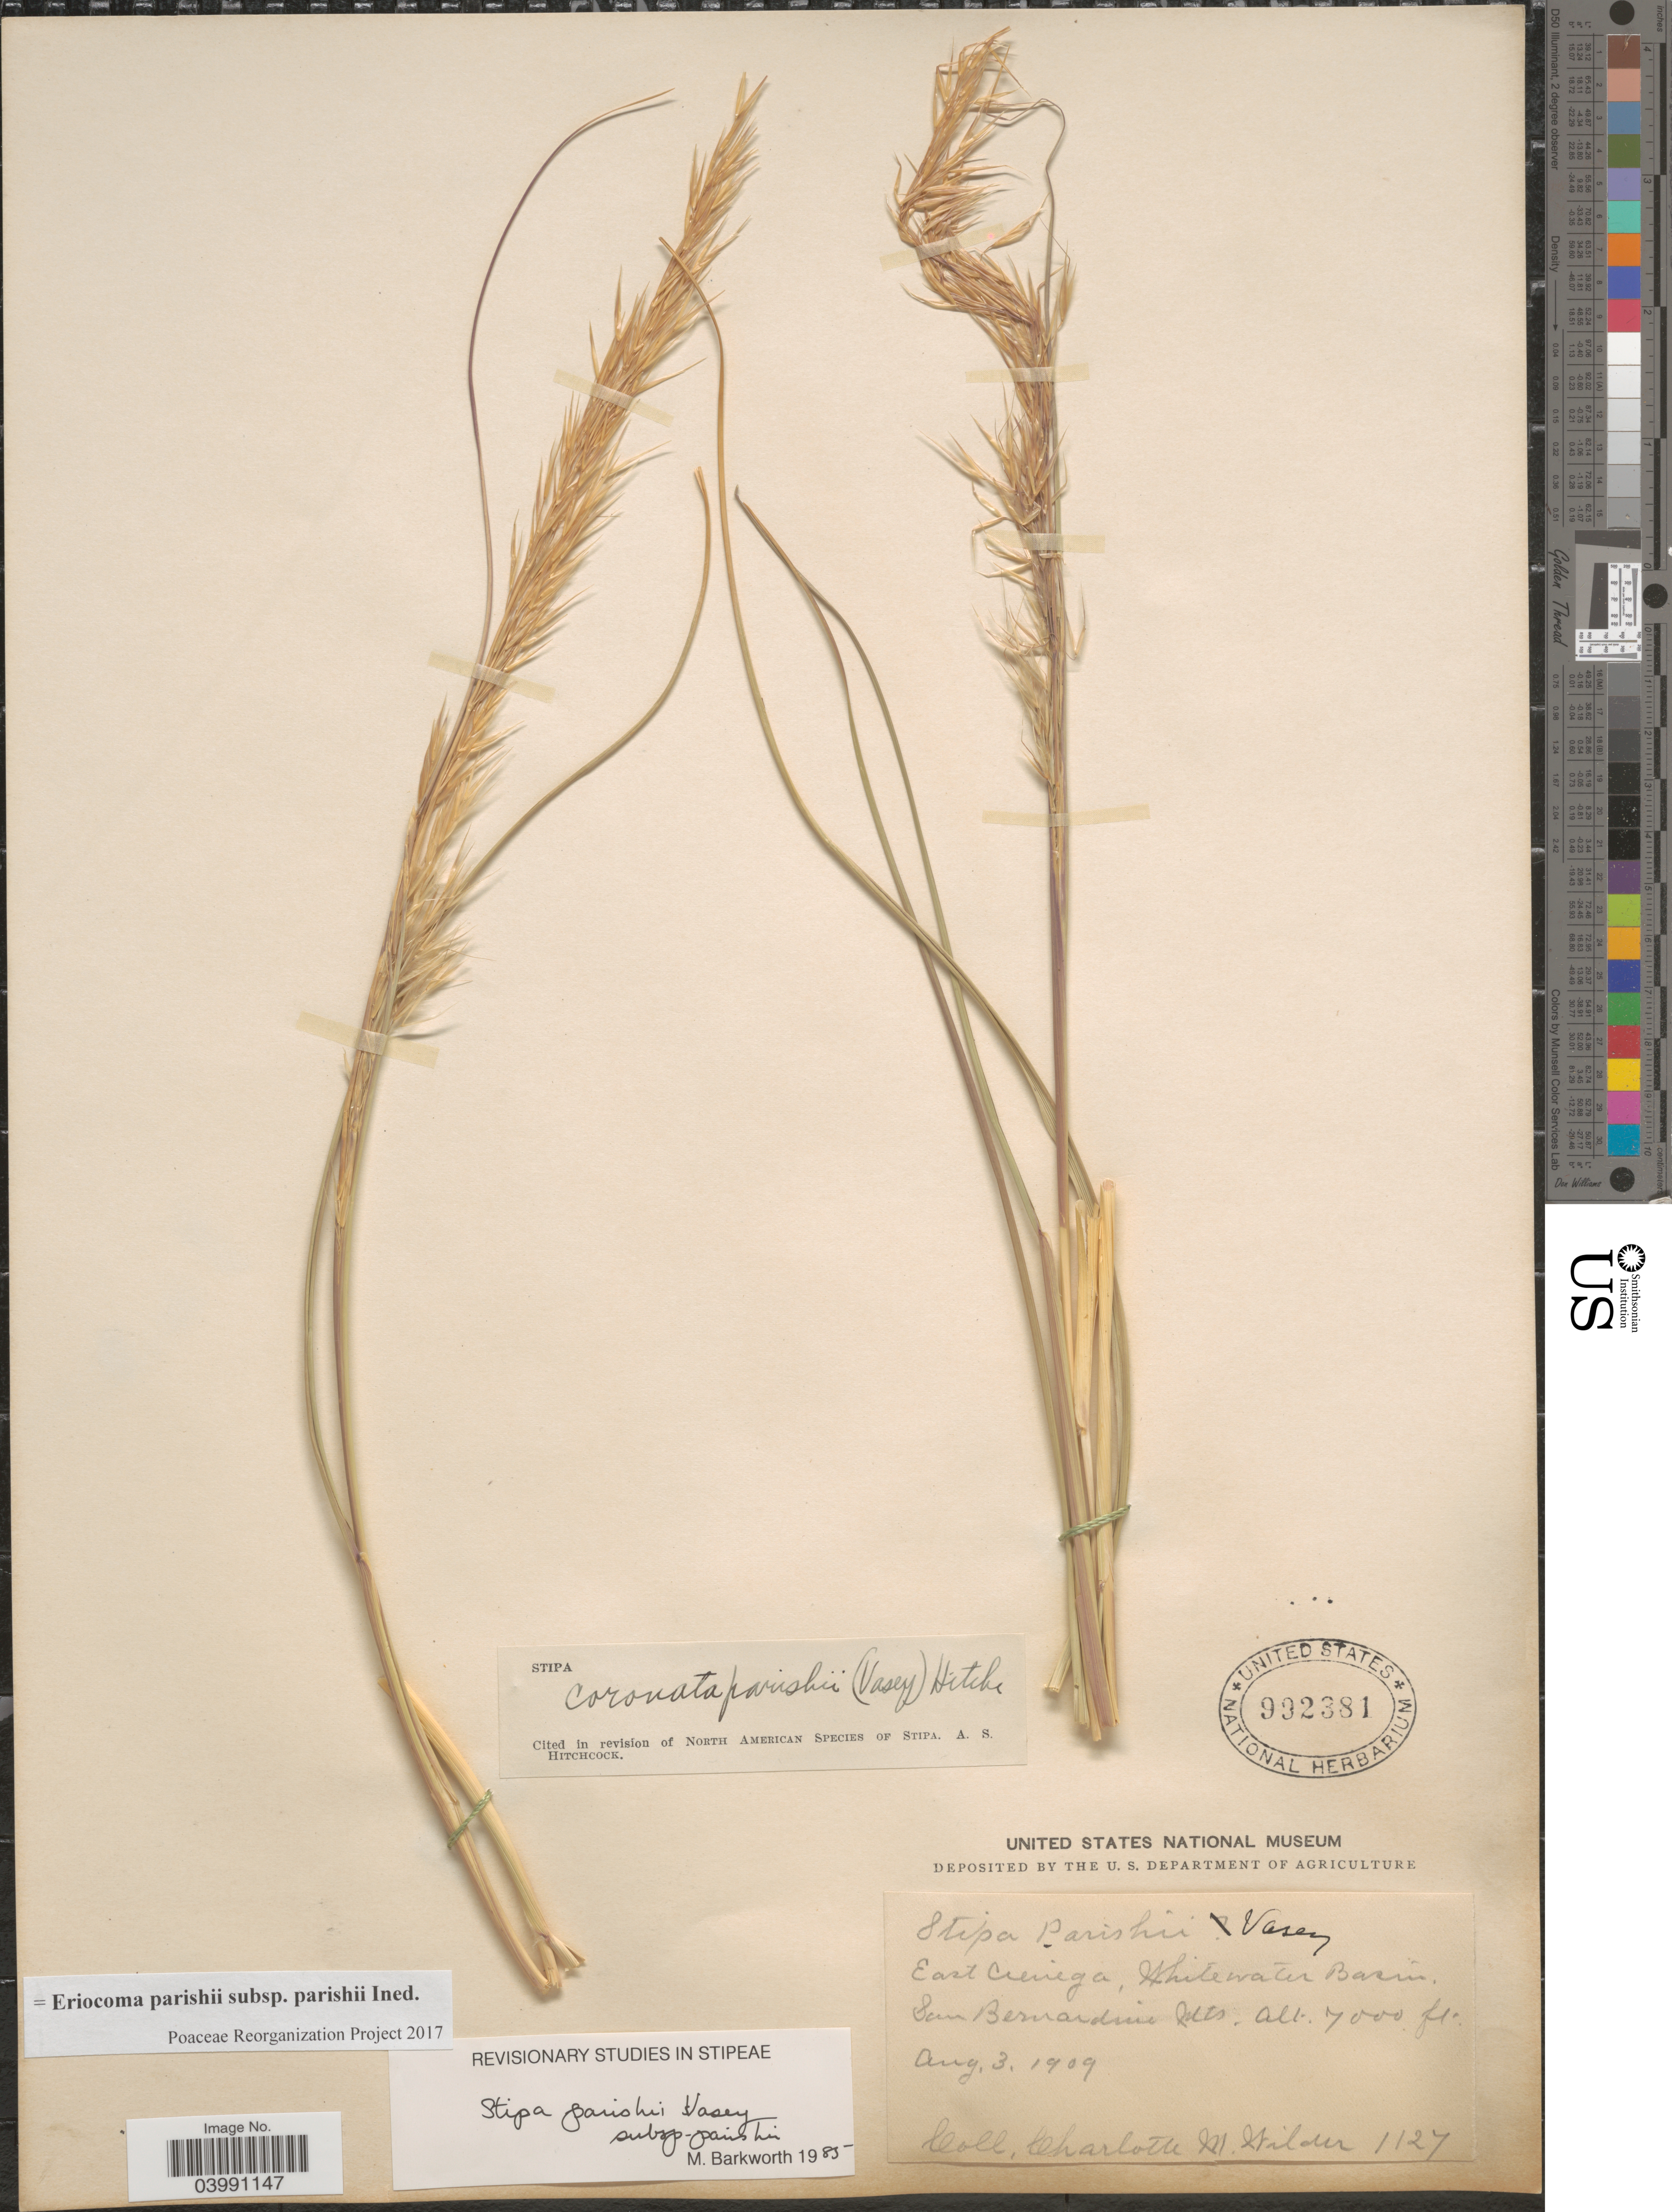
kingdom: Plantae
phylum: Tracheophyta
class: Liliopsida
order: Poales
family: Poaceae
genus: Eriocoma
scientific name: Eriocoma parishii subsp. parishii ined.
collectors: C. Wilder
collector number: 1127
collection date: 1909-08-03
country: United States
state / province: California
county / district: San Bernardino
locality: East Cienega, Whitewater Basin. San Bernardino Mts.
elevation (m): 2134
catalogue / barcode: US 992381